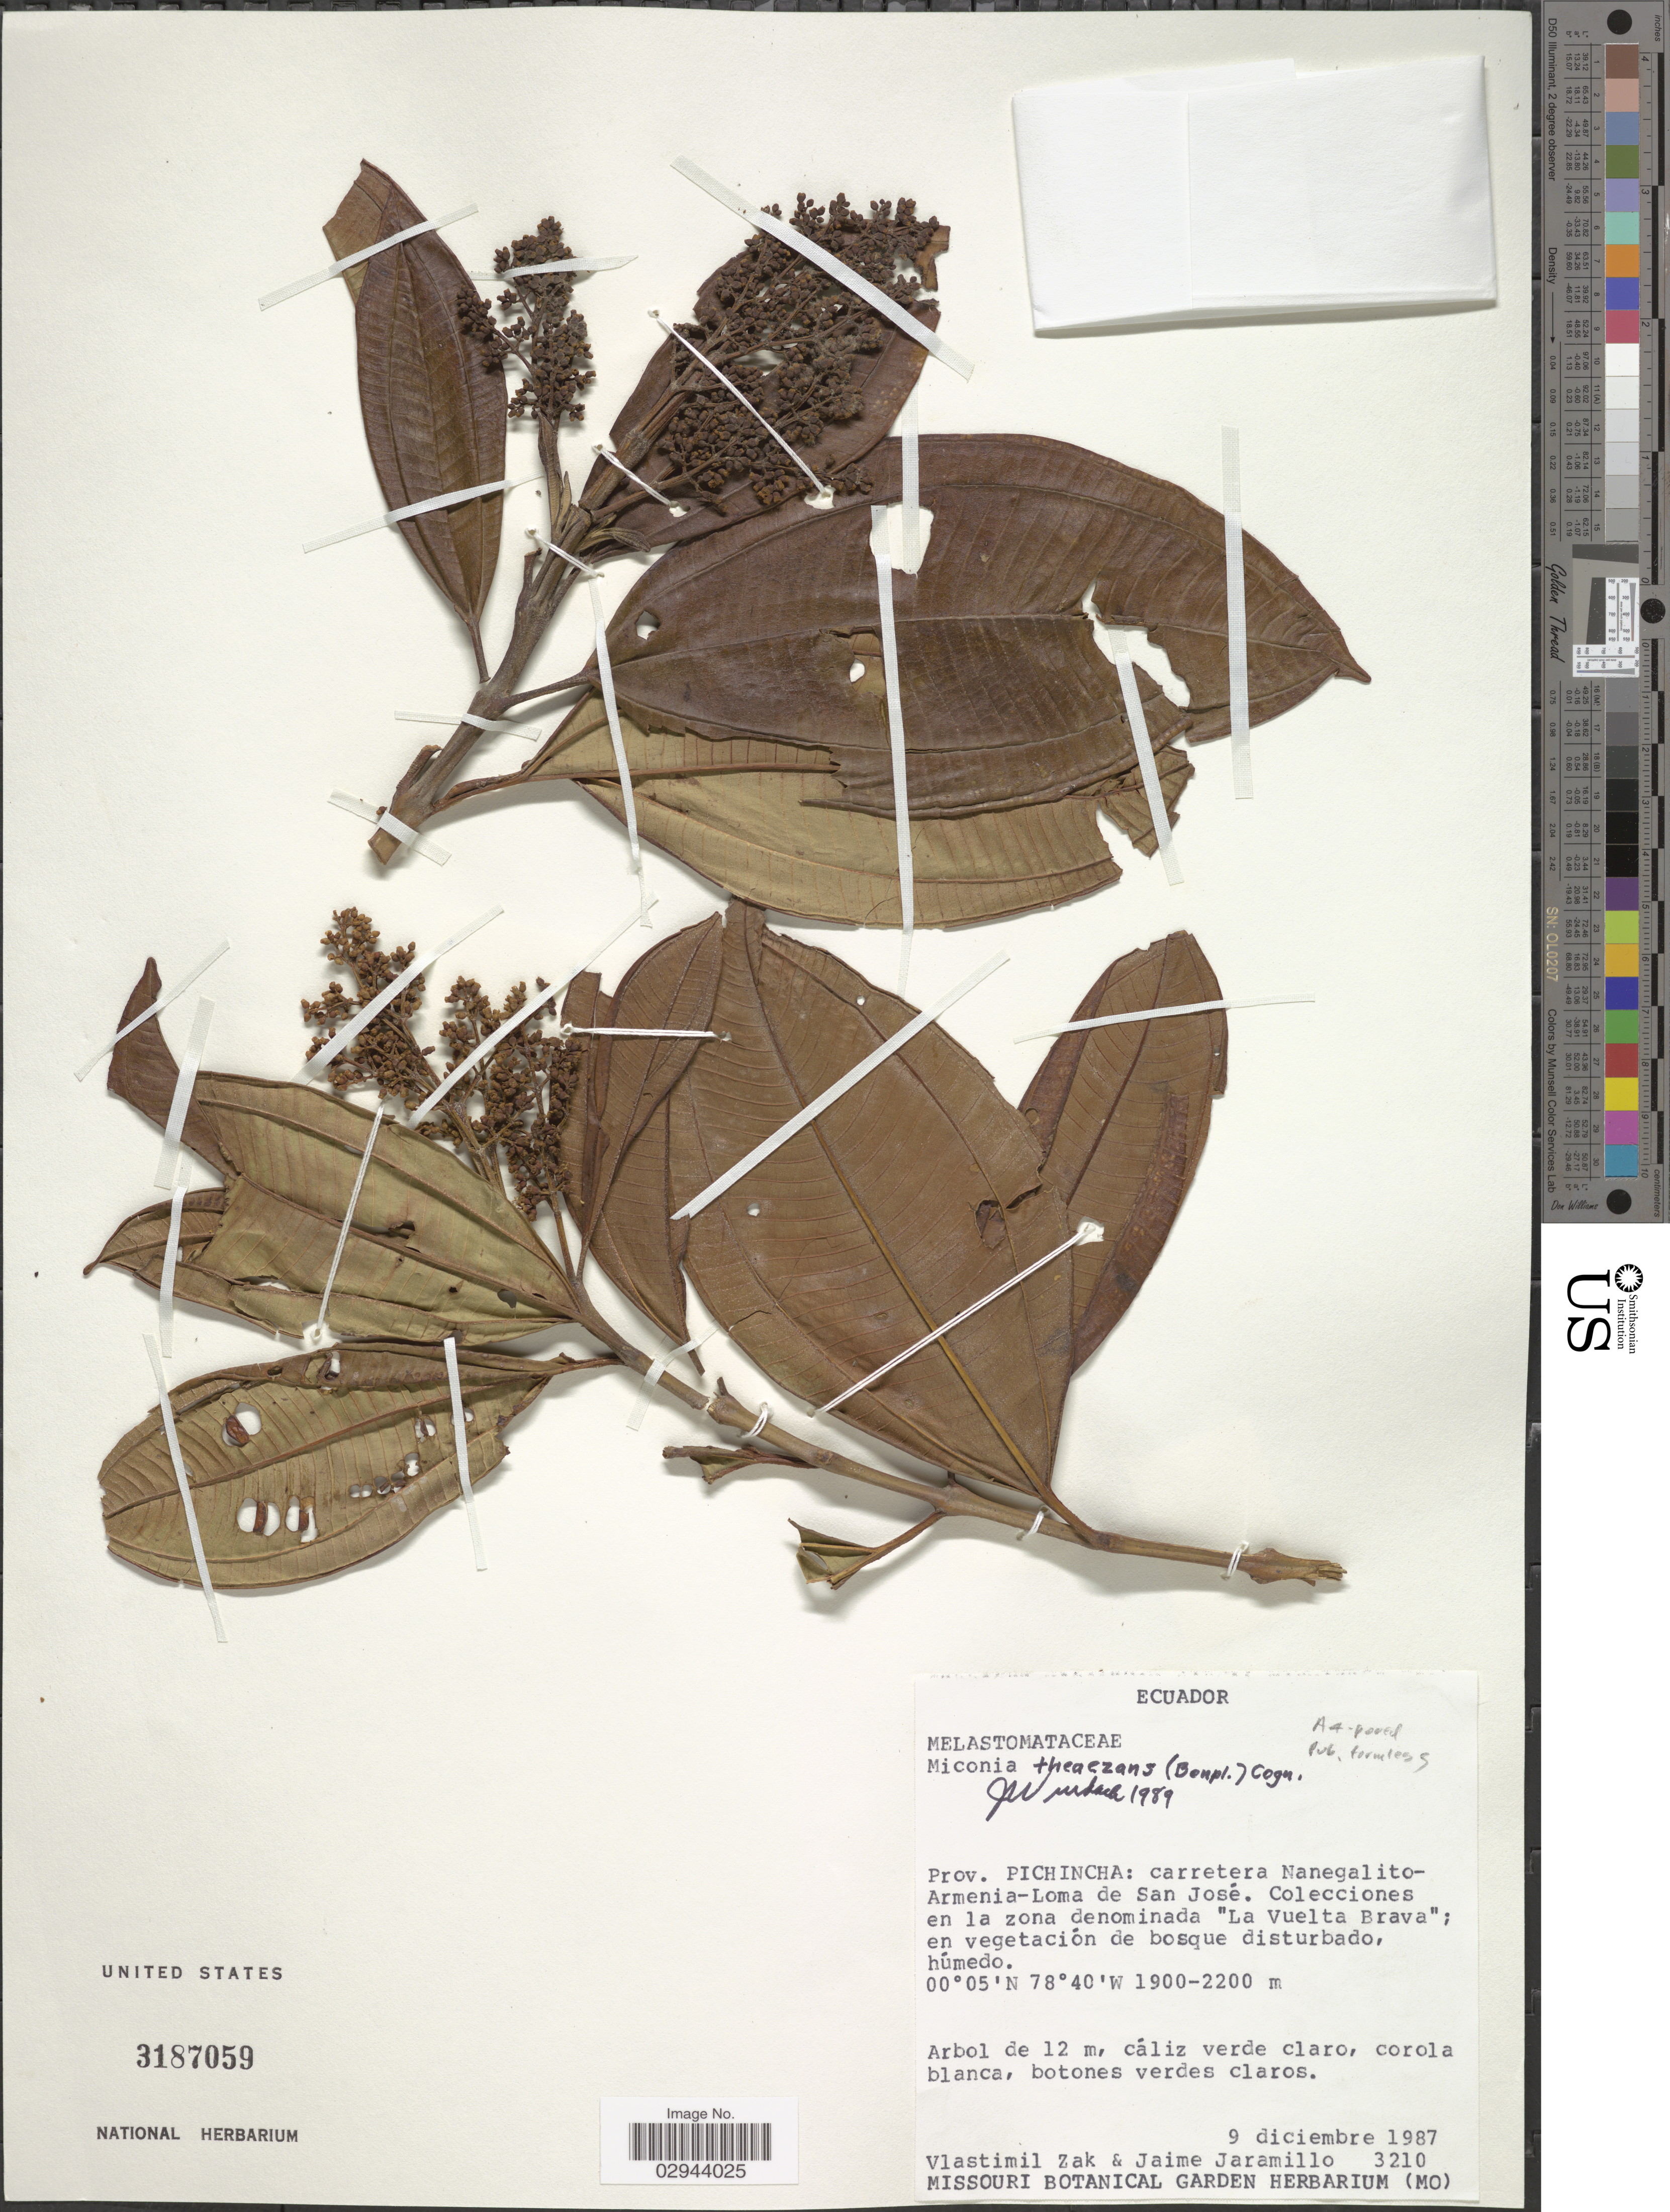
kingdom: Plantae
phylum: Tracheophyta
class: Magnoliopsida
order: Myrtales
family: Melastomataceae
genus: Miconia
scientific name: Miconia theizans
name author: (Bonpl.) Cogn.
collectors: V. Zak & J. Jaramillo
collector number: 3210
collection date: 1987-12-09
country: Ecuador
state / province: Pichincha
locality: Carretera Nanegalito-Armenia-Loma de San José, Colecciones en la zona denominada "La Vuelta Brava".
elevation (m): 1900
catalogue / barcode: US 3187059